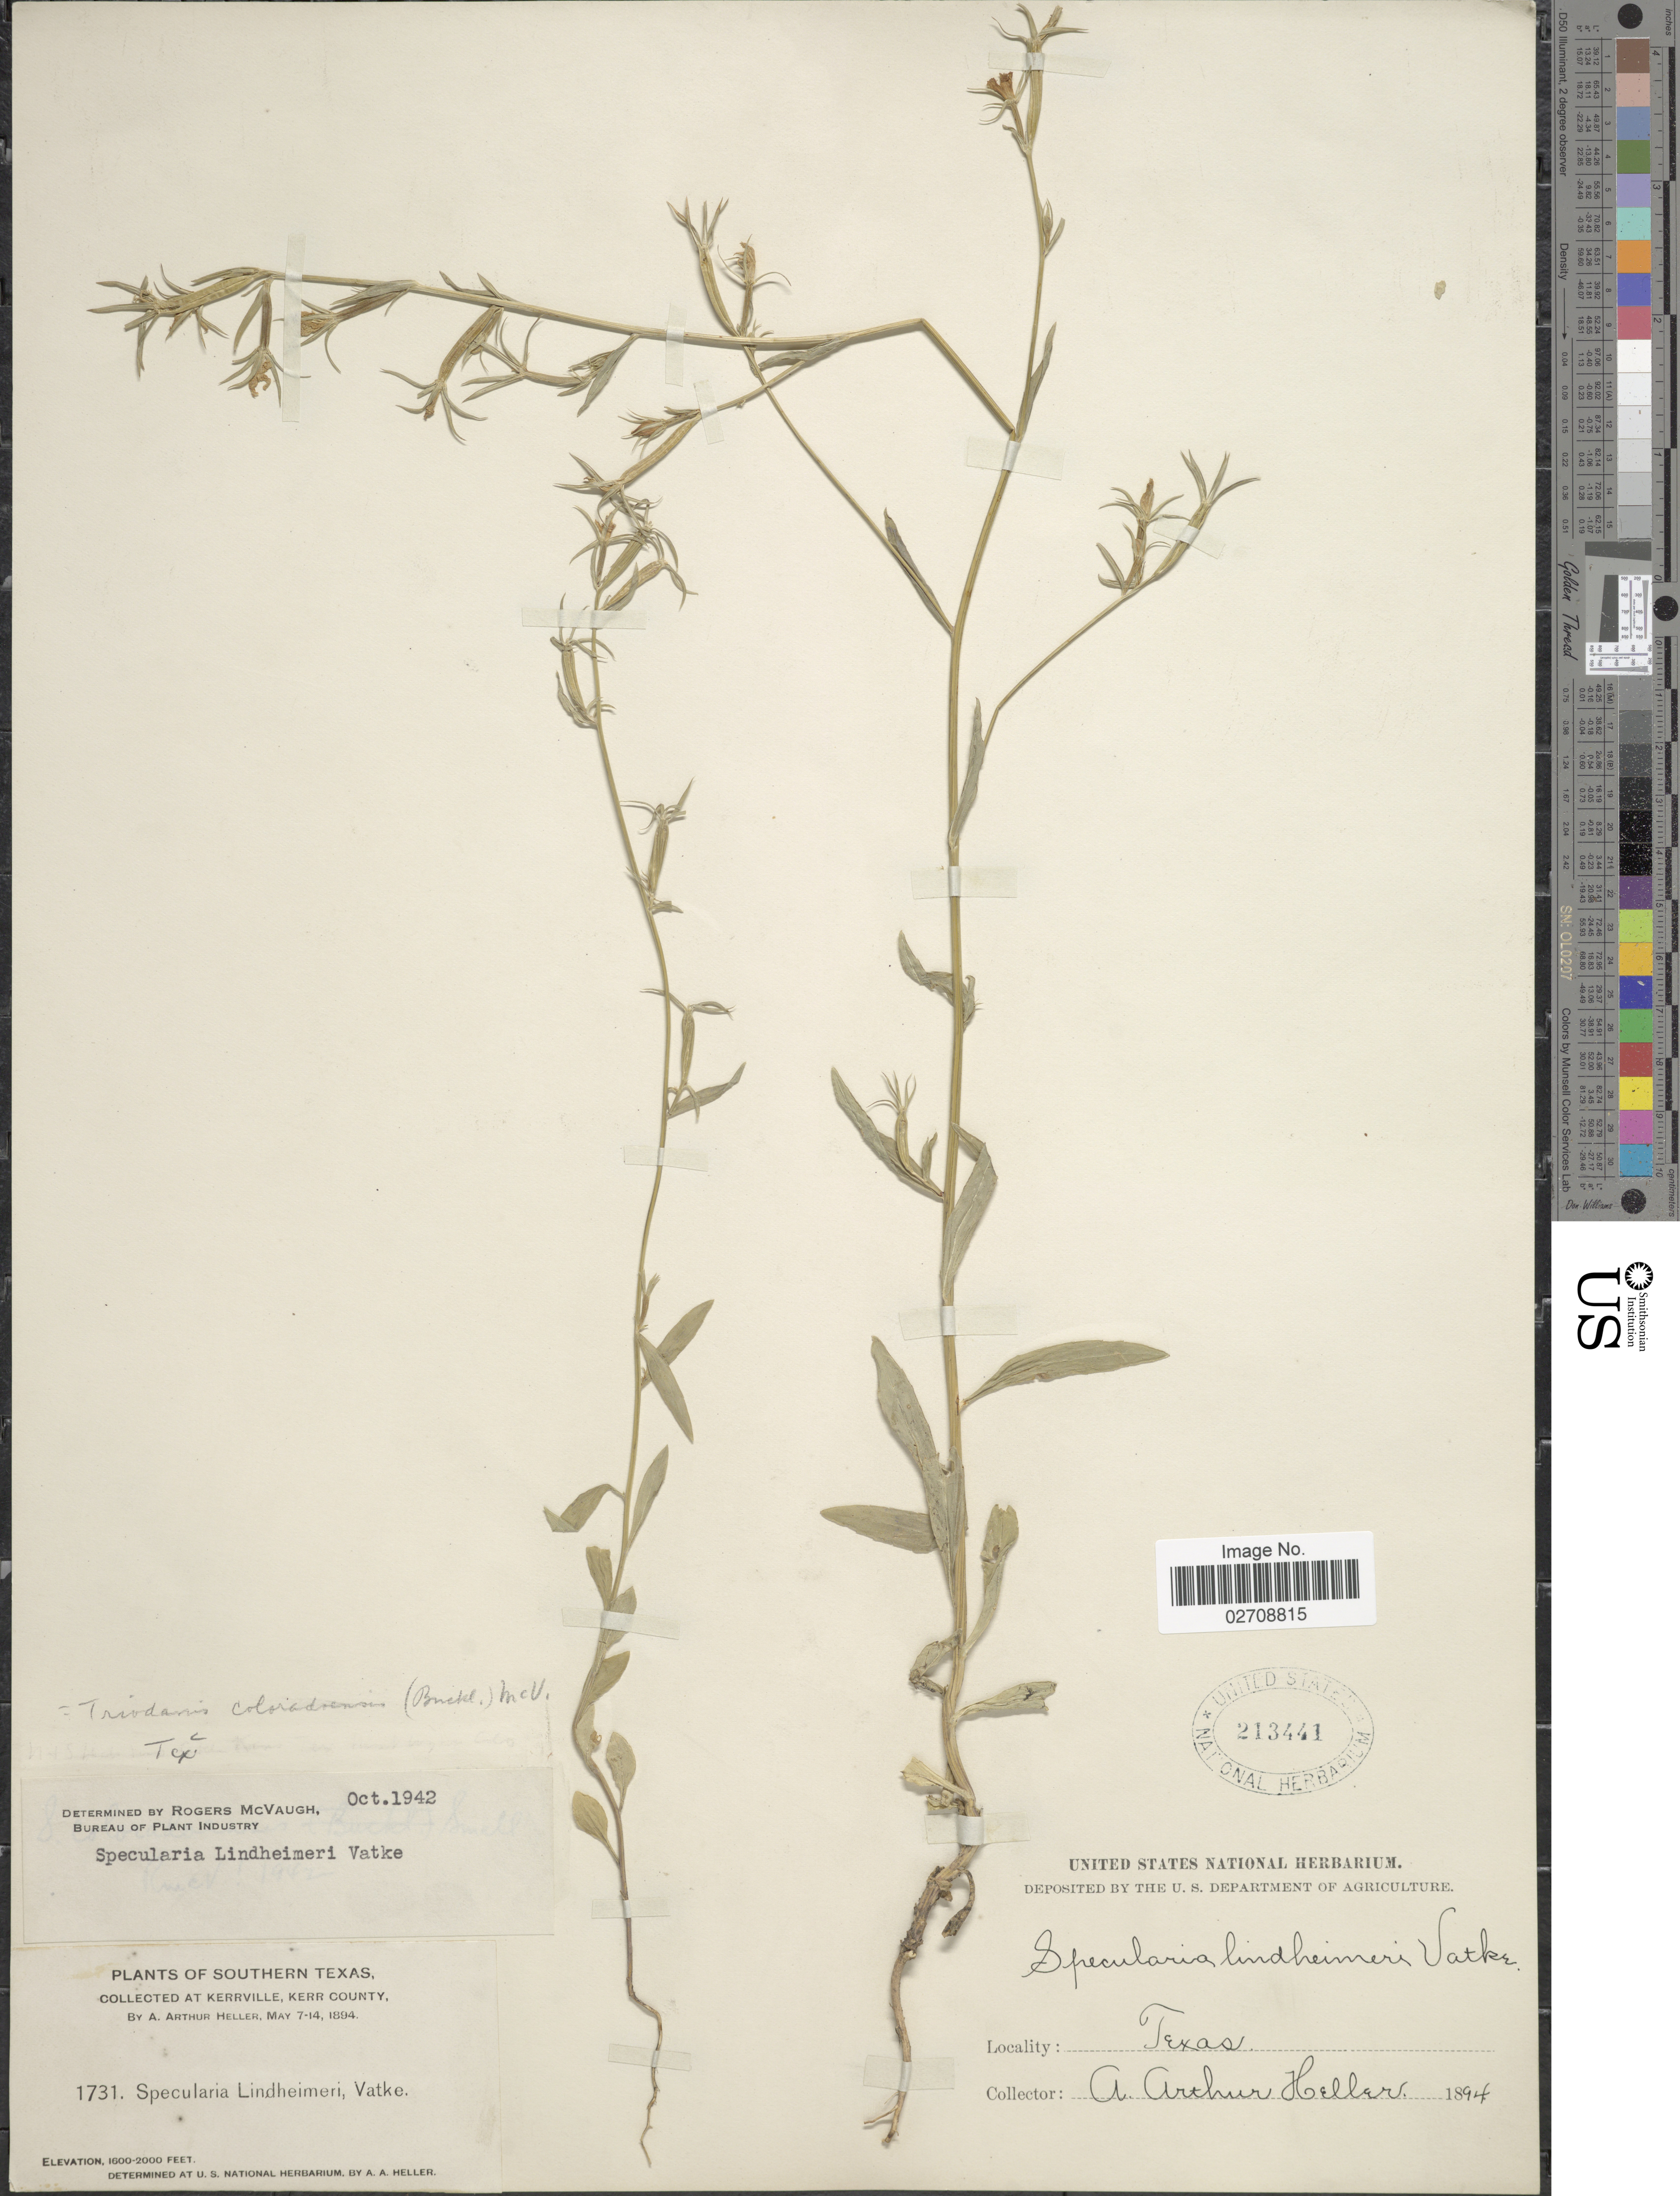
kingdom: Plantae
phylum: Tracheophyta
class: Magnoliopsida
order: Asterales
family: Campanulaceae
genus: Triodanis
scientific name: Triodanis coloradoensis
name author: (Buckley) McVaugh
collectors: A. A. Heller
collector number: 1731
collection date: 1894-05-07/1894-05-14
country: United States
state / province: Texas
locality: Southern Texas, At Kerrville, Kerr County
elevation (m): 488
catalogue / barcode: US 213441